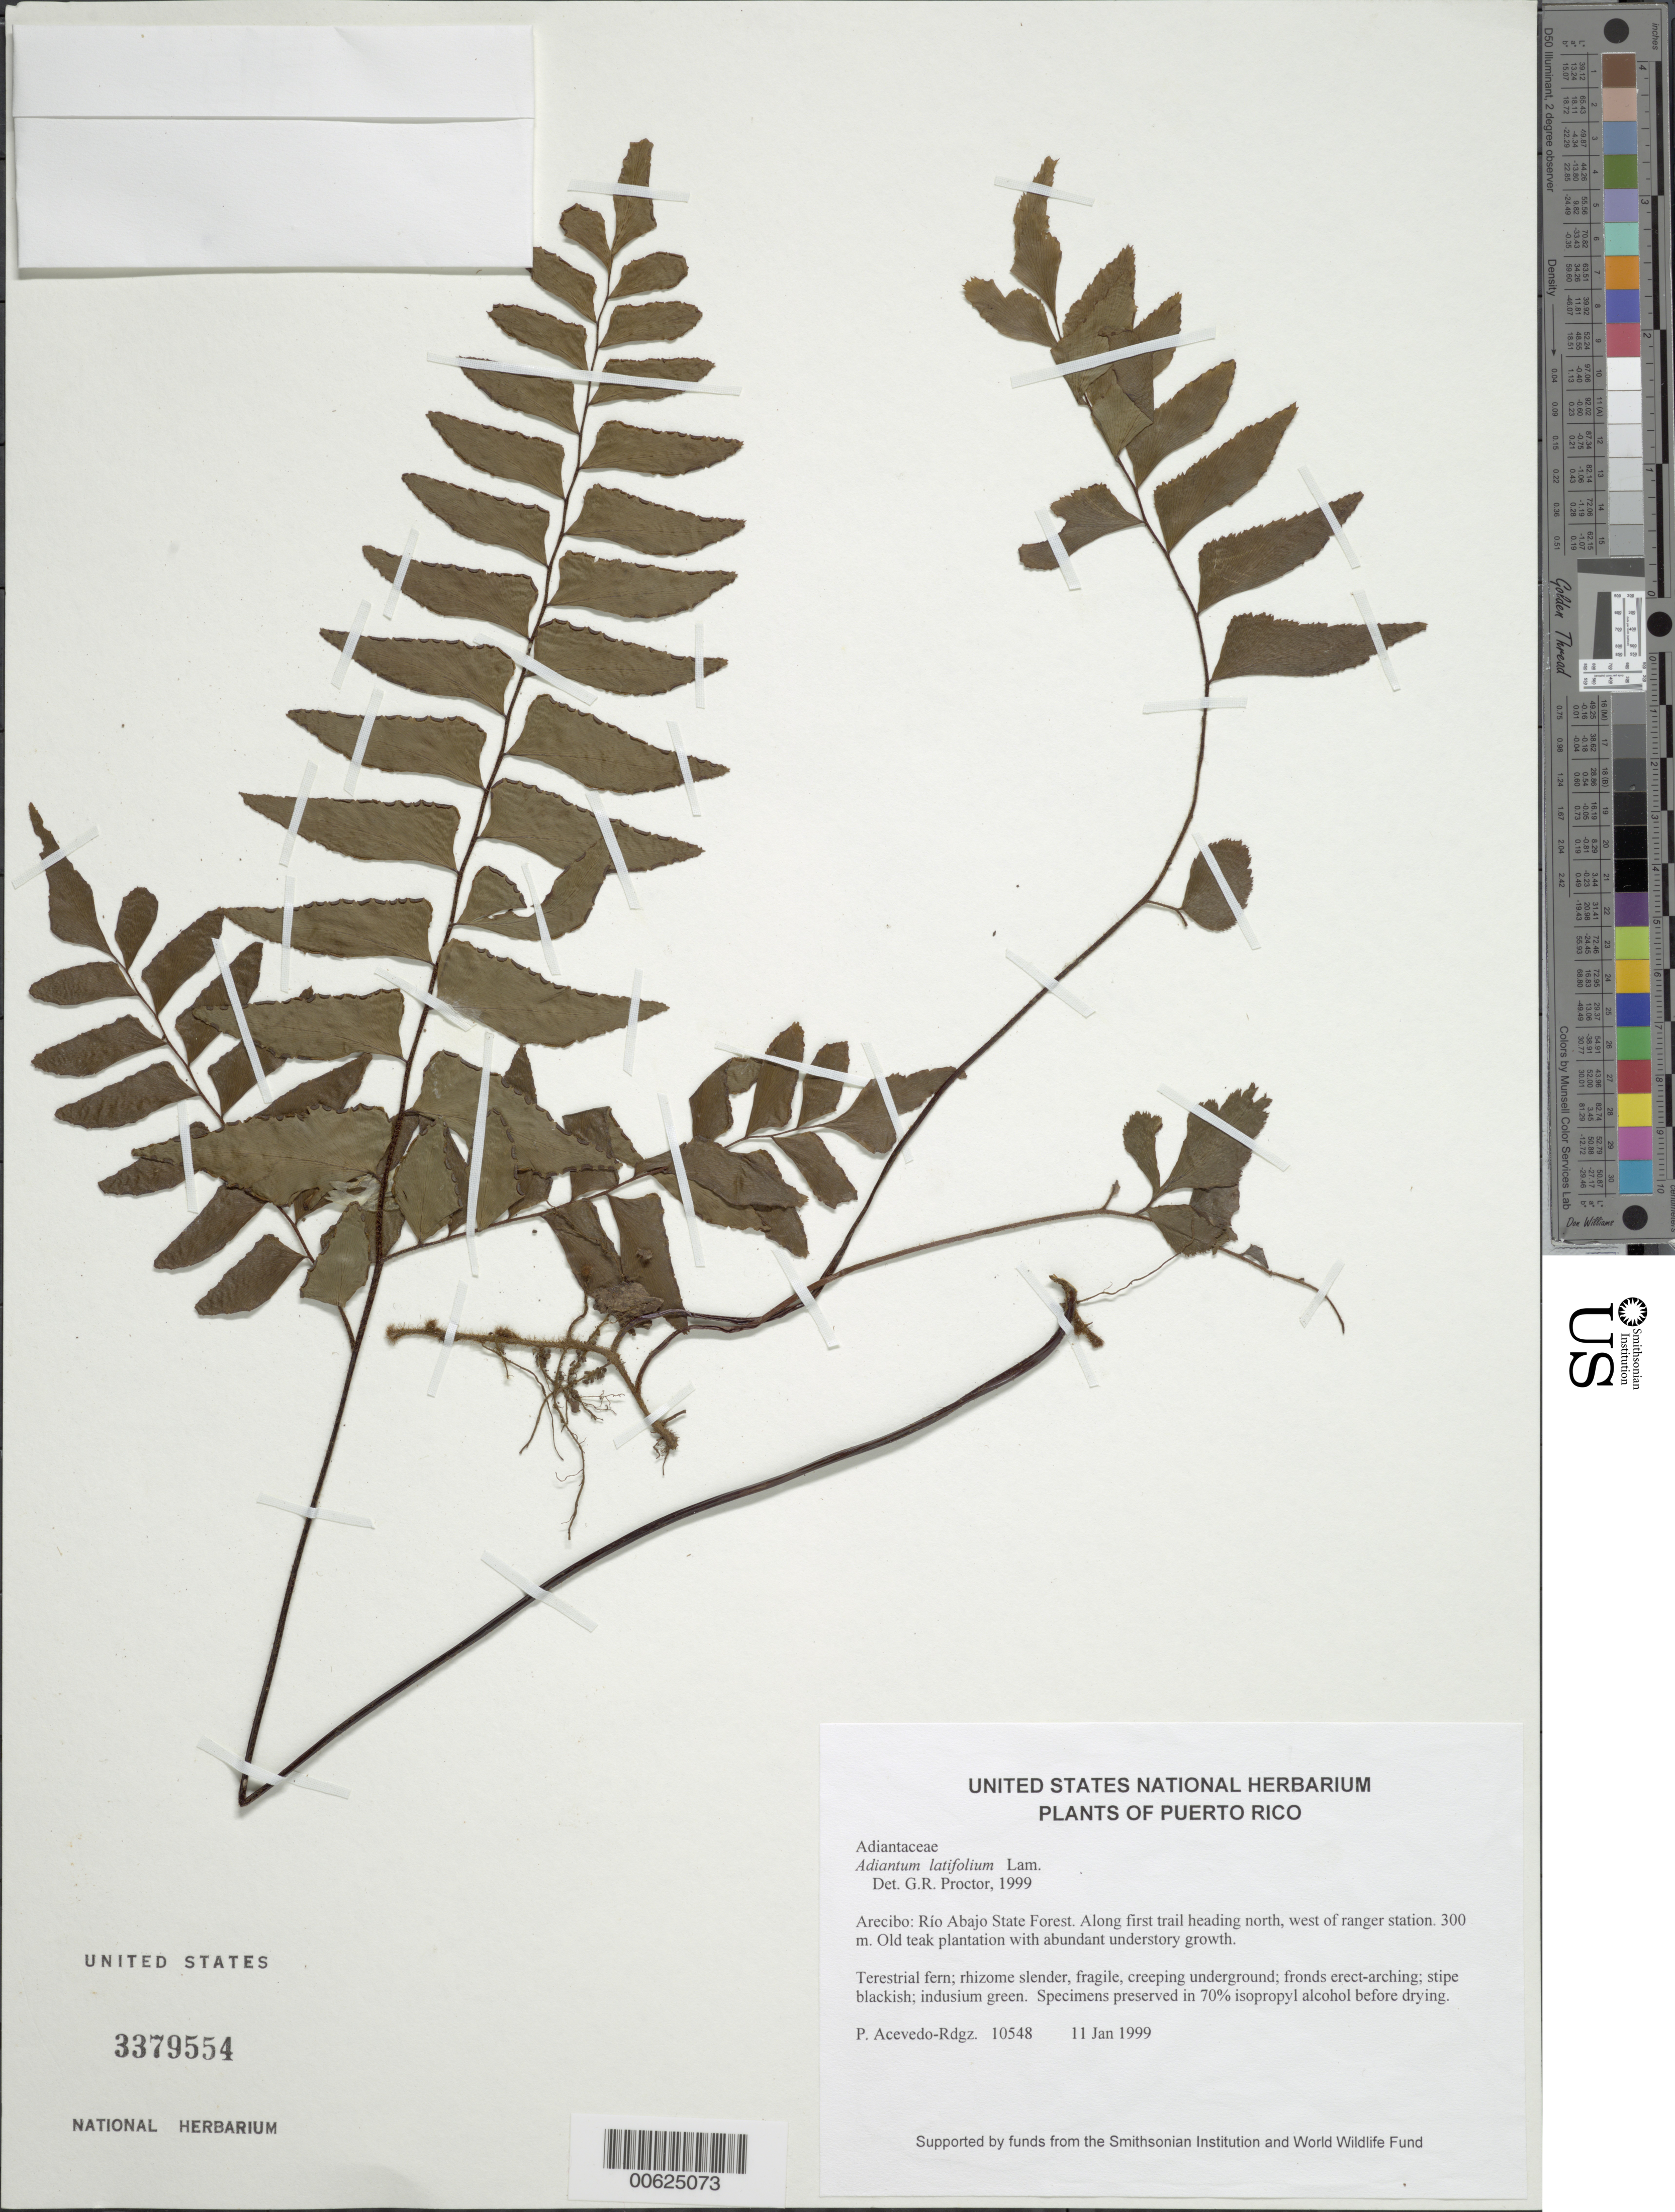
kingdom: Plantae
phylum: Tracheophyta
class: Polypodiopsida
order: Polypodiales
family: Pteridaceae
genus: Adiantum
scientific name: Adiantum latifolium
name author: Lam.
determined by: Proctor, G. R.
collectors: P. Acevedo-Rodr.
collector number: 10548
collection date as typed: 11 Jan 1999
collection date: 1999-01-11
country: Puerto Rico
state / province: Arecibo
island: Puerto Rico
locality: Arecibo; Río Abajo State Forest. Along first trail heading north, west of ranger station.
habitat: Old teak plantation with abundant understory growth.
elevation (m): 300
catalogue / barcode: US 3379554